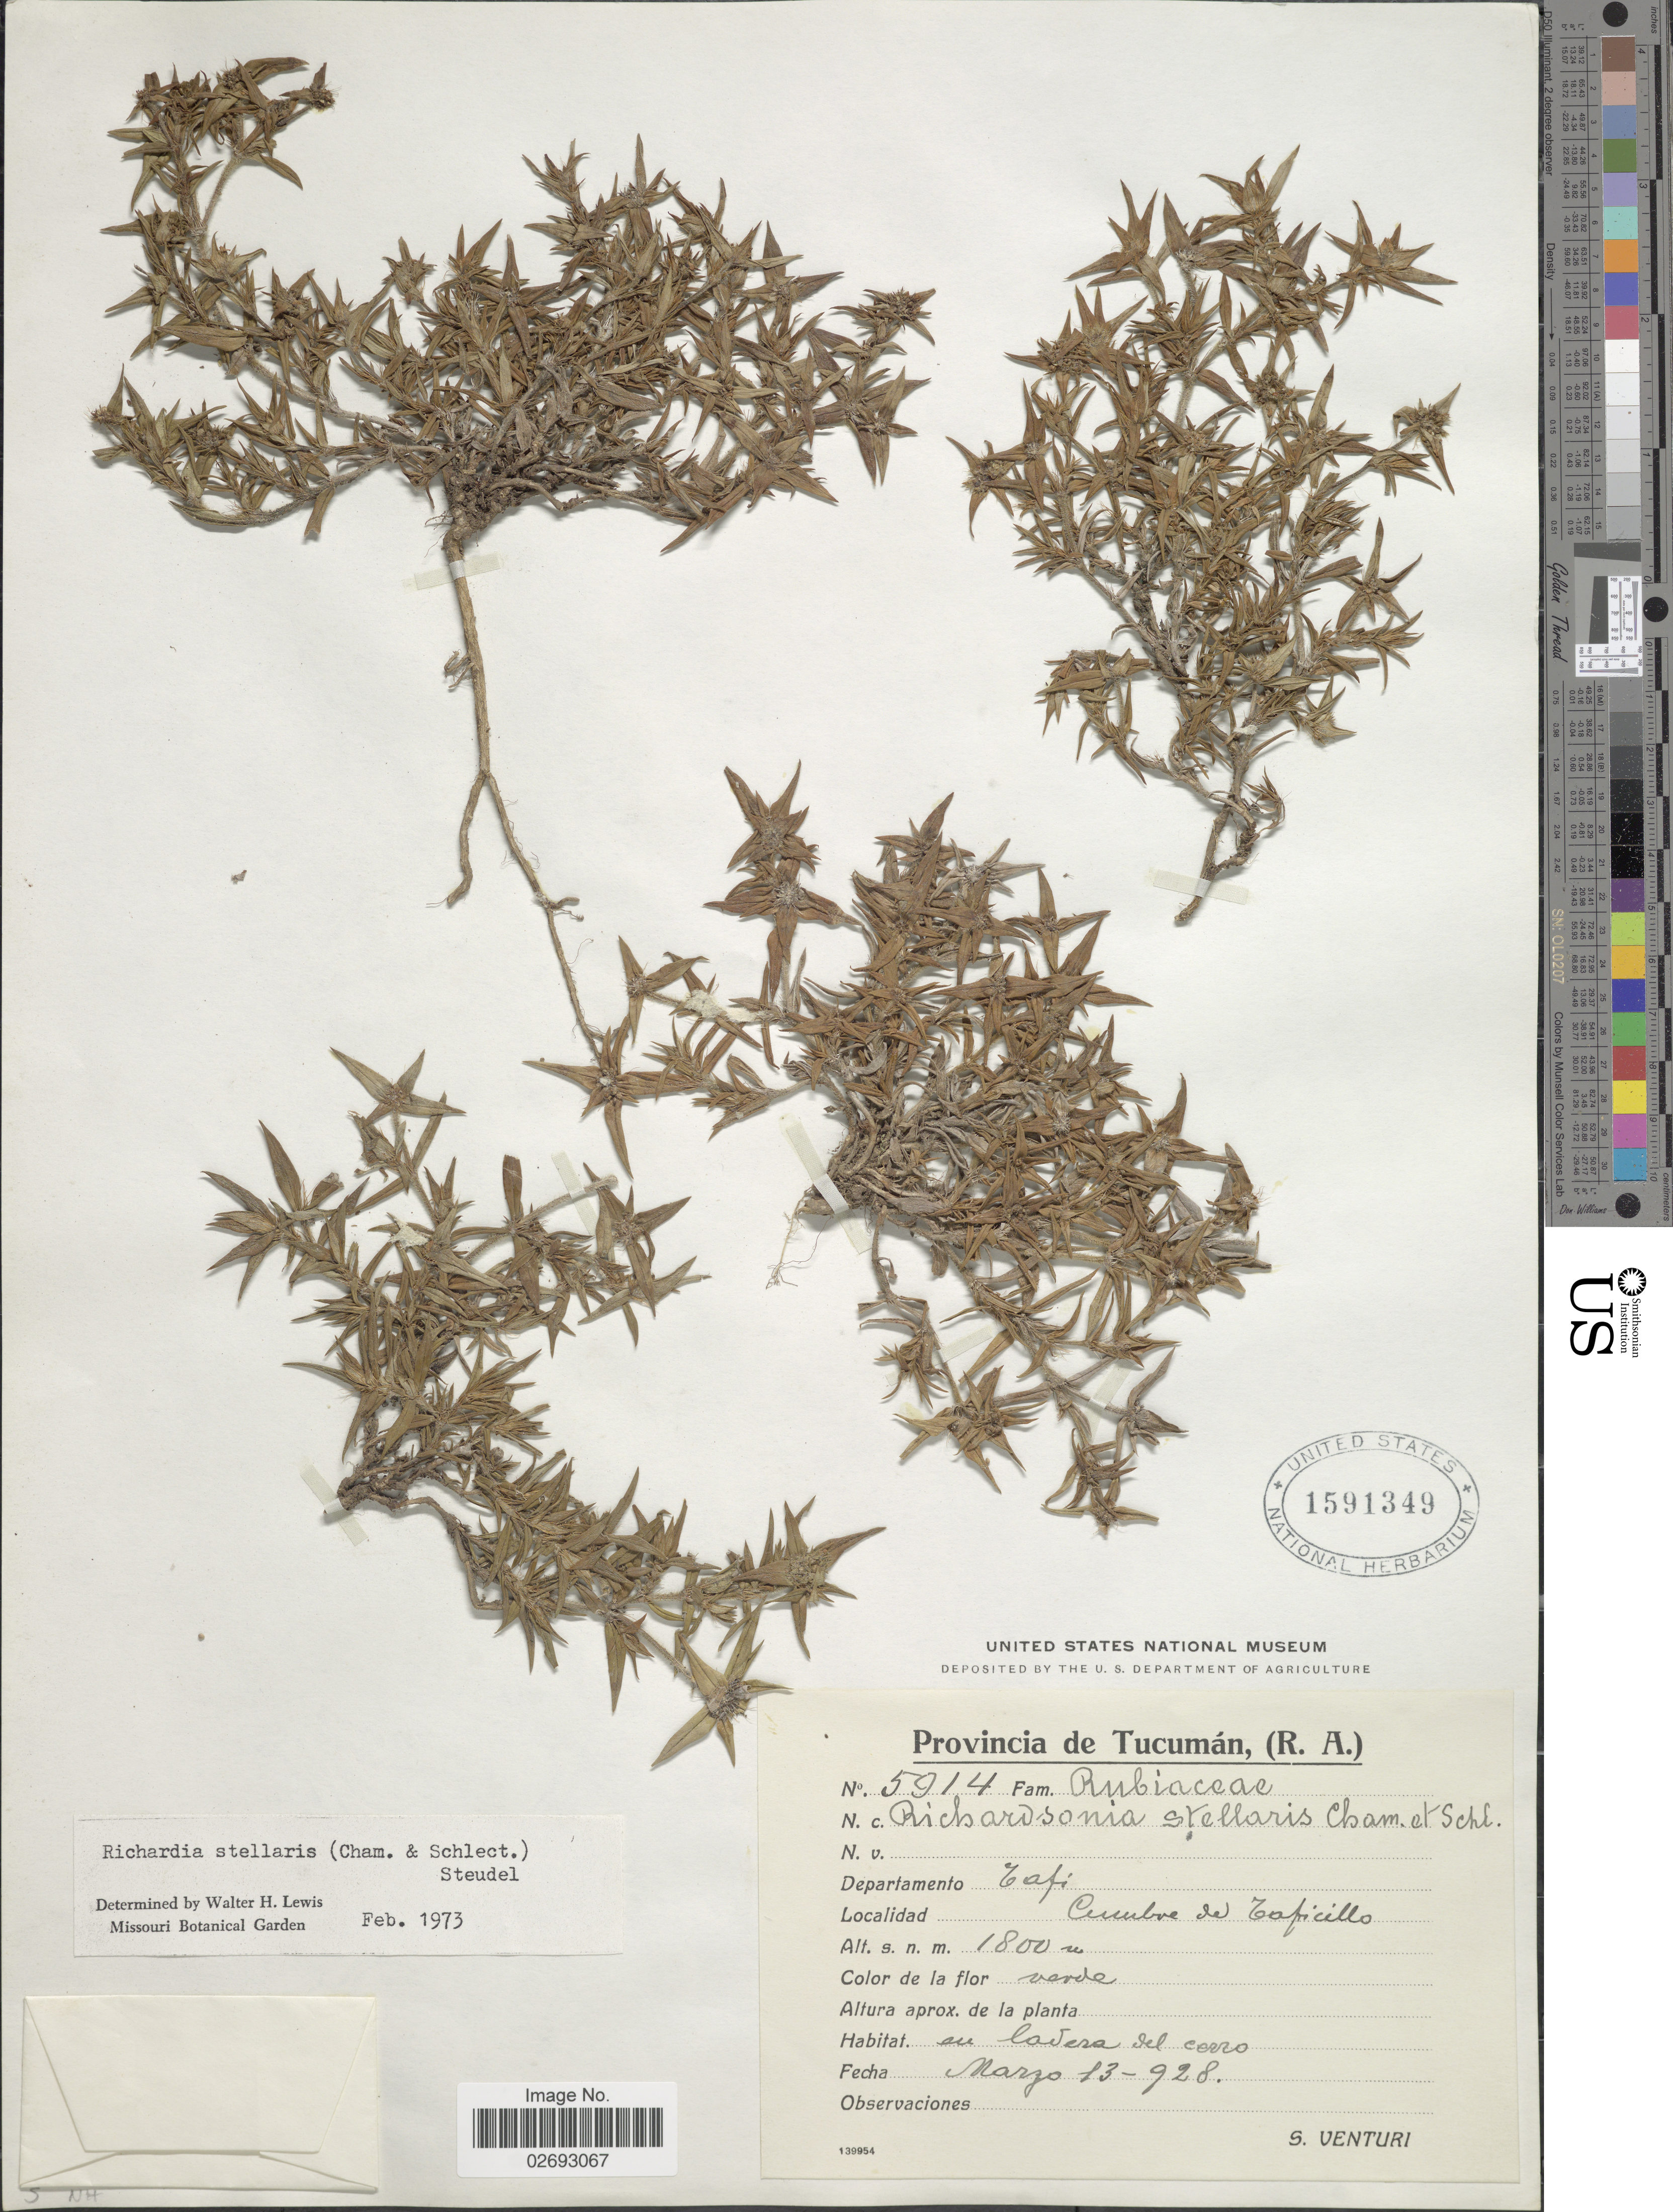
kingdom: Plantae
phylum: Tracheophyta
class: Magnoliopsida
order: Gentianales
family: Rubiaceae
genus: Richardia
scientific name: Richardia stellaris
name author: (Cham. & Schltdl.) Steud.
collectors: S. Venturi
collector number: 5914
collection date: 1928-03-13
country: Argentina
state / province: Tucuman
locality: (R.A.) Departamento Tafi. Cumbre de Taficillo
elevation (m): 1800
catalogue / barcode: US 1591349